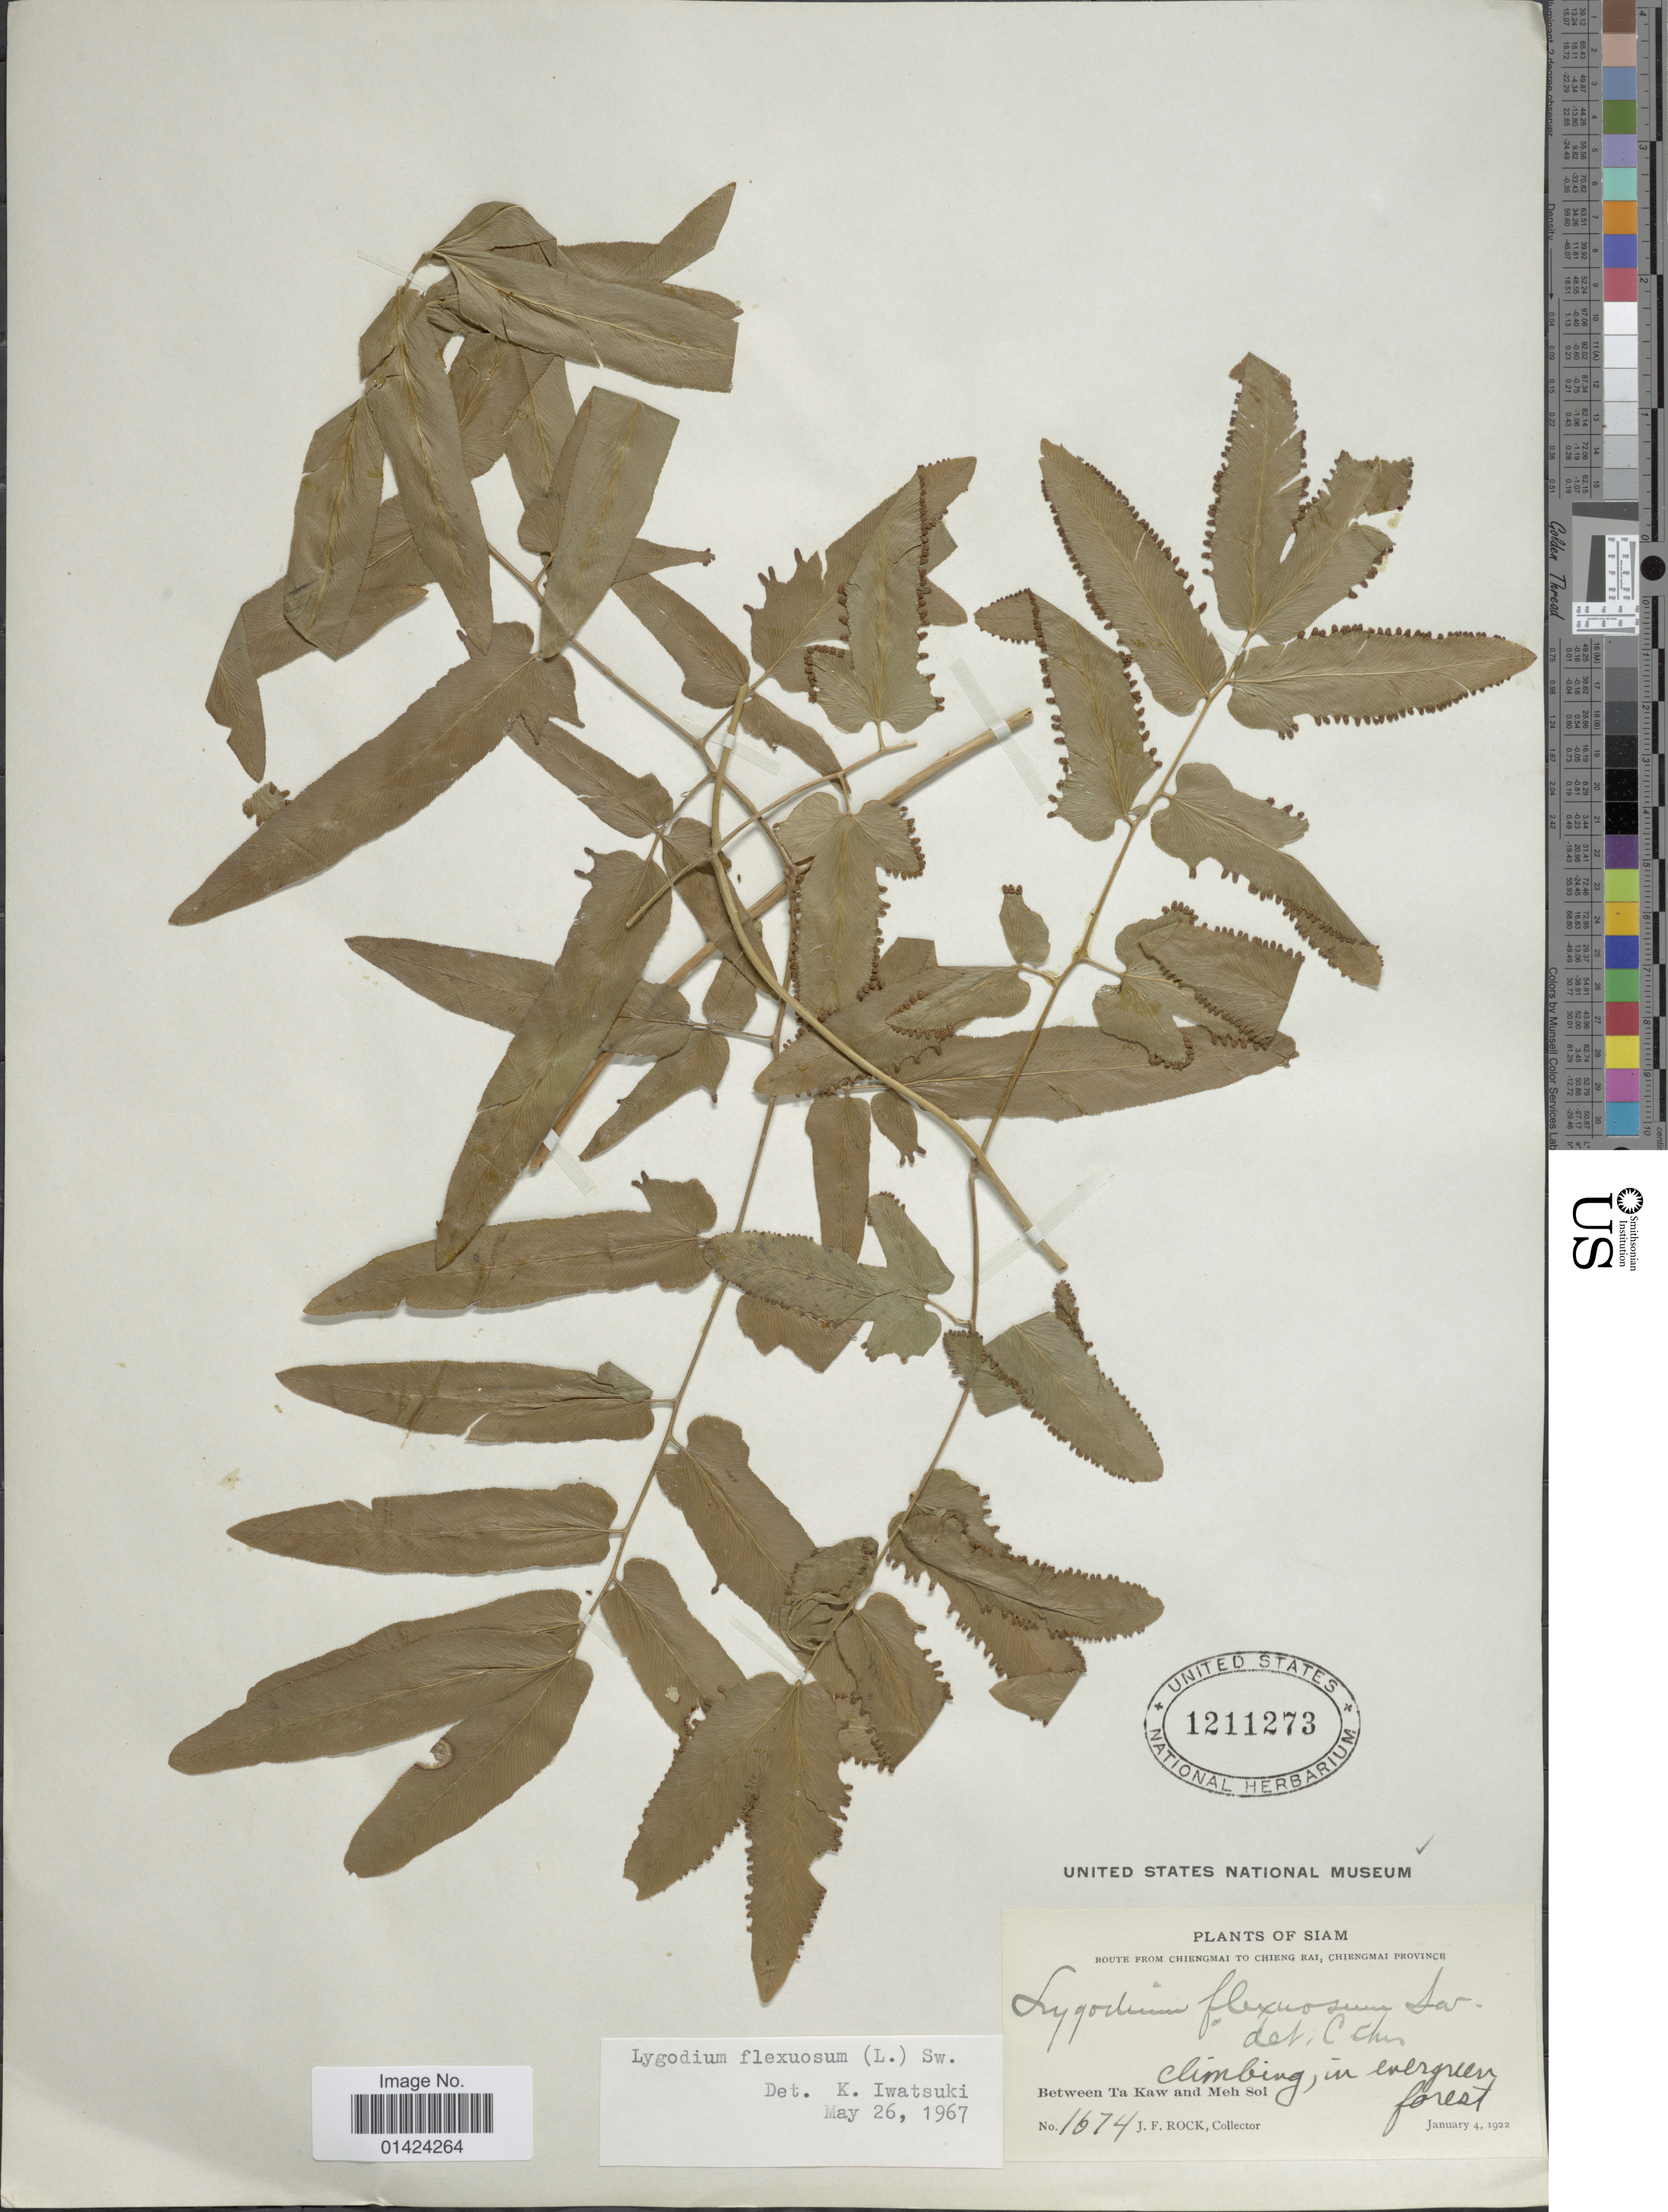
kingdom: Plantae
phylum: Tracheophyta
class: Polypodiopsida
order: Schizaeales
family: Lygodiaceae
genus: Lygodium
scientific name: Lygodium flexuosum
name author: Sw.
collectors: J. Rock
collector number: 1674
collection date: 1922-01-04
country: Thailand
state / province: Chiang Mai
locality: Siam. Route from Chiengmai to Chieng Rai, Chiengmai Province. Between Ta Kaw and Meh Soi.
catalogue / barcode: US 1211273